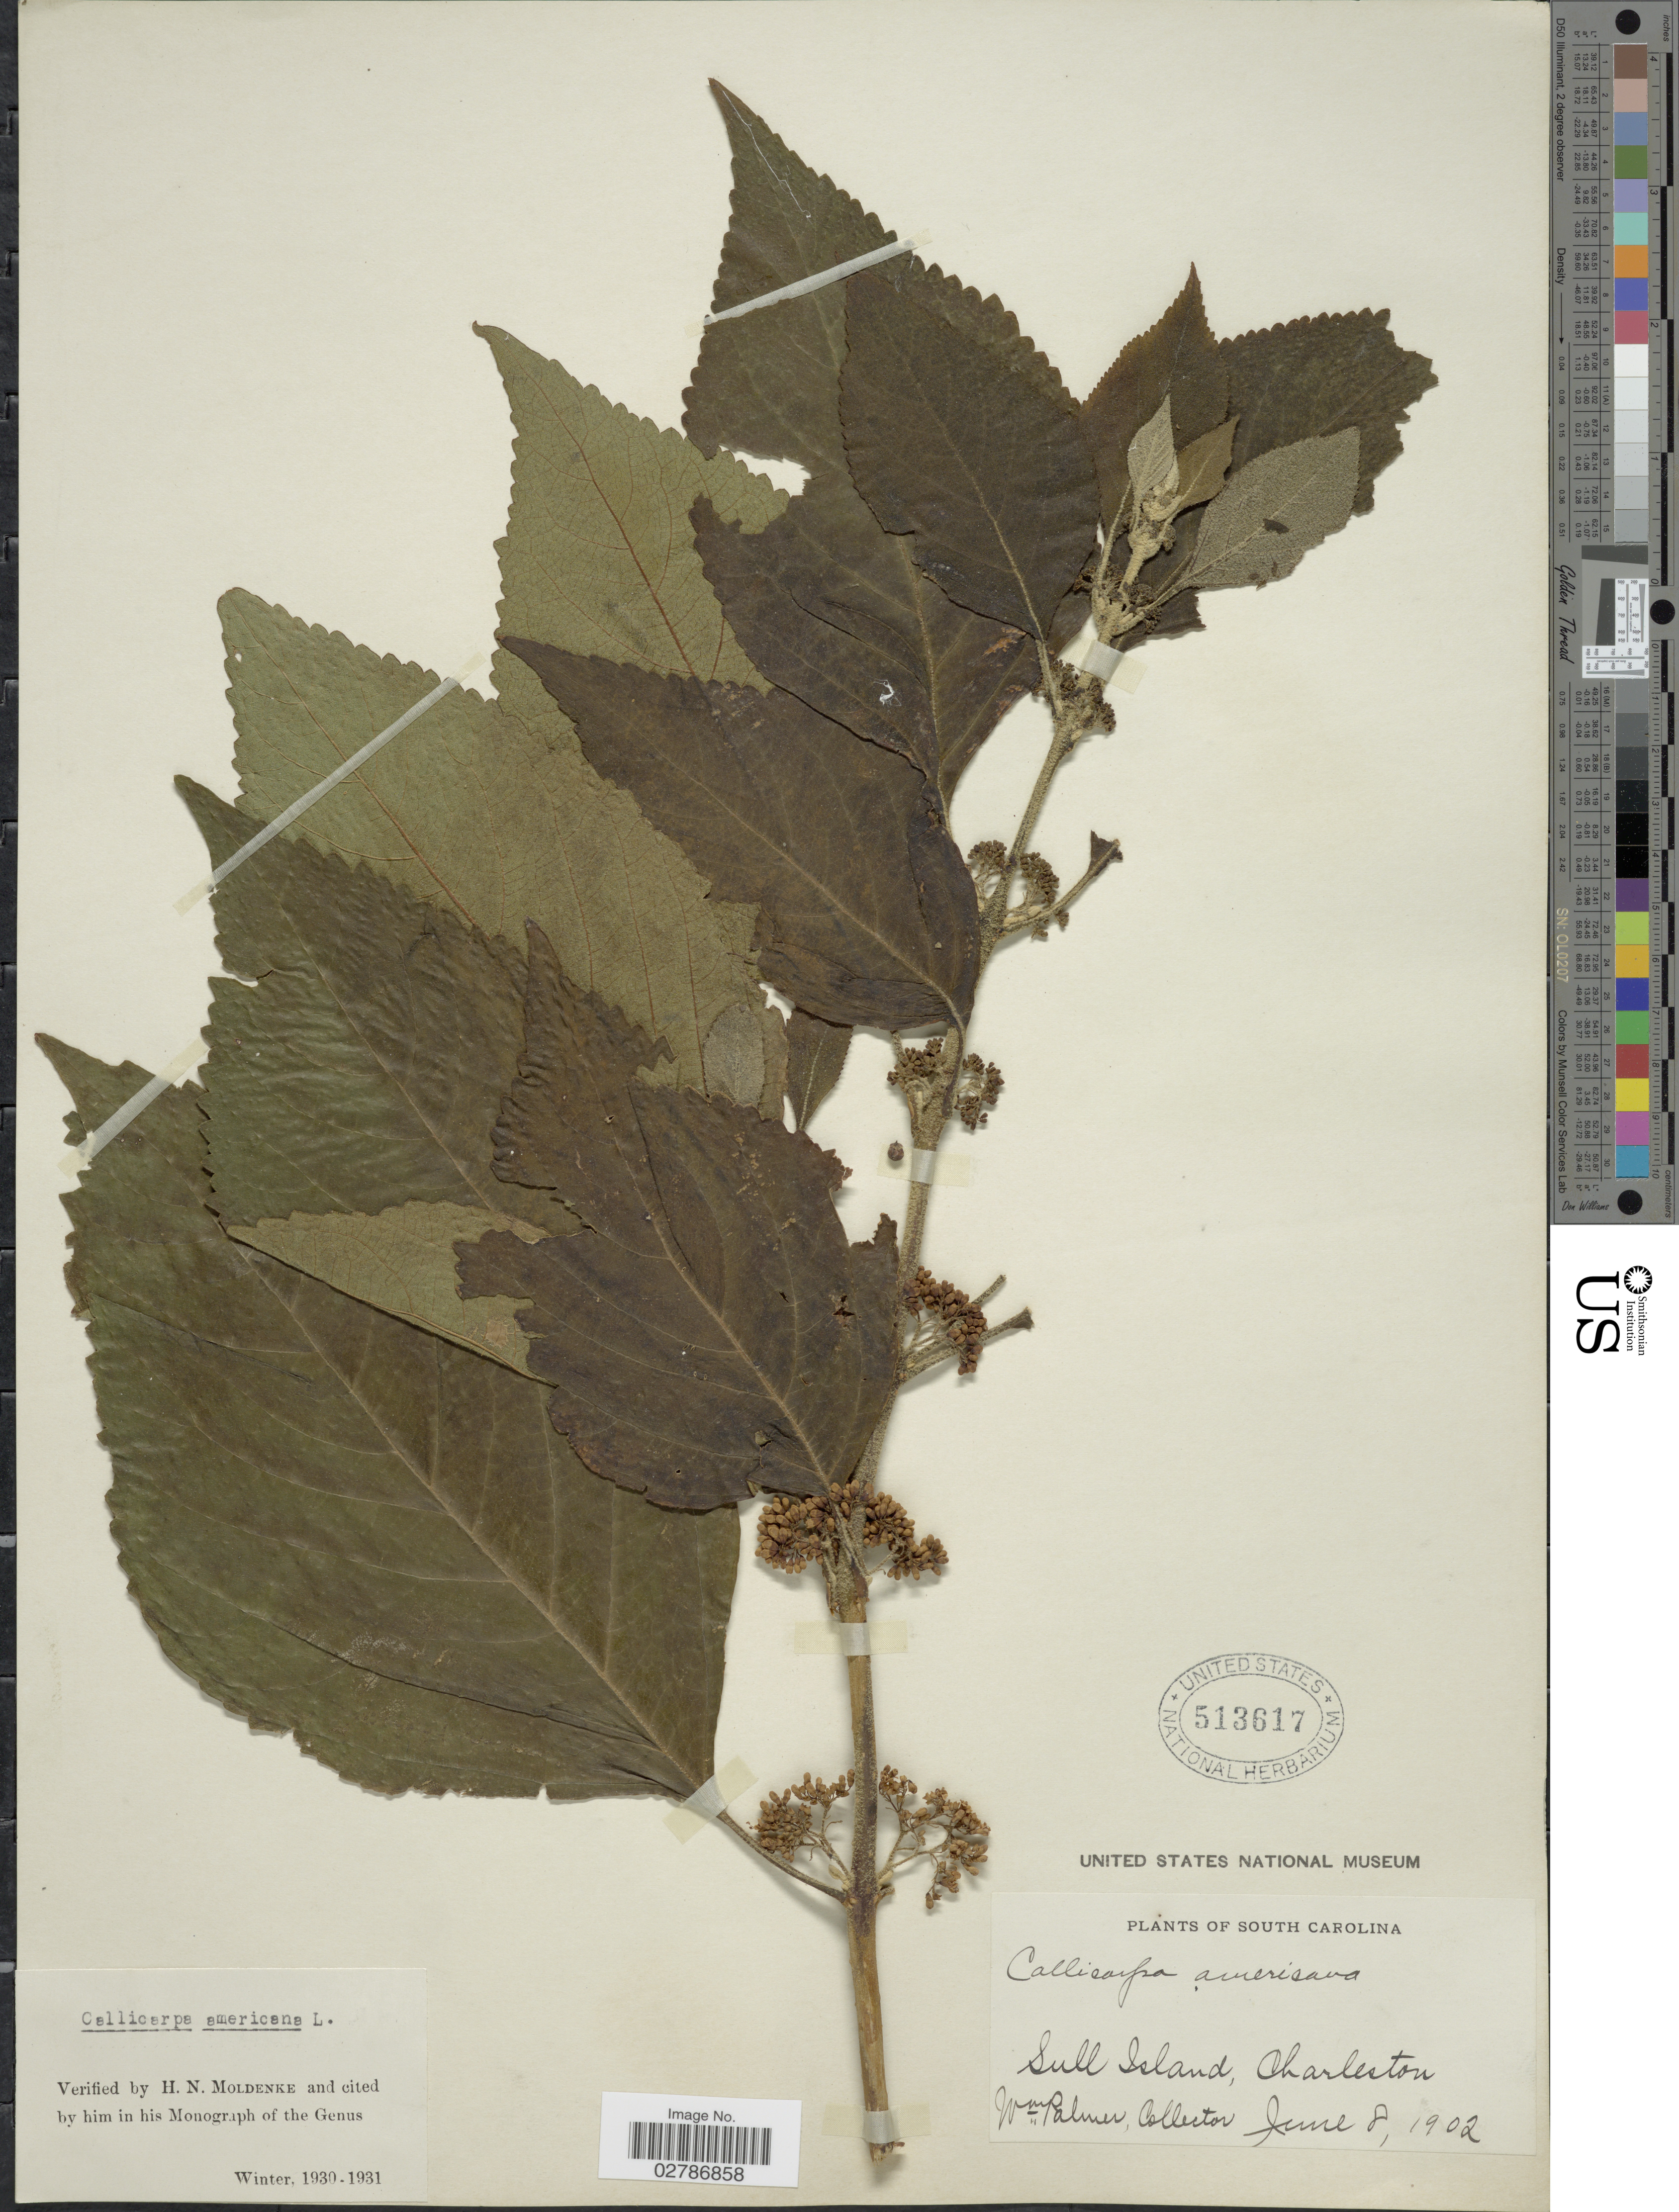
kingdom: Plantae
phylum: Tracheophyta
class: Magnoliopsida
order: Lamiales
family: Lamiaceae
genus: Callicarpa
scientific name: Callicarpa americana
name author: L.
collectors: W. Palmer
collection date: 1902-06-08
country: United States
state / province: South Carolina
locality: Sull Island, Charleston.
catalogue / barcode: US 513617